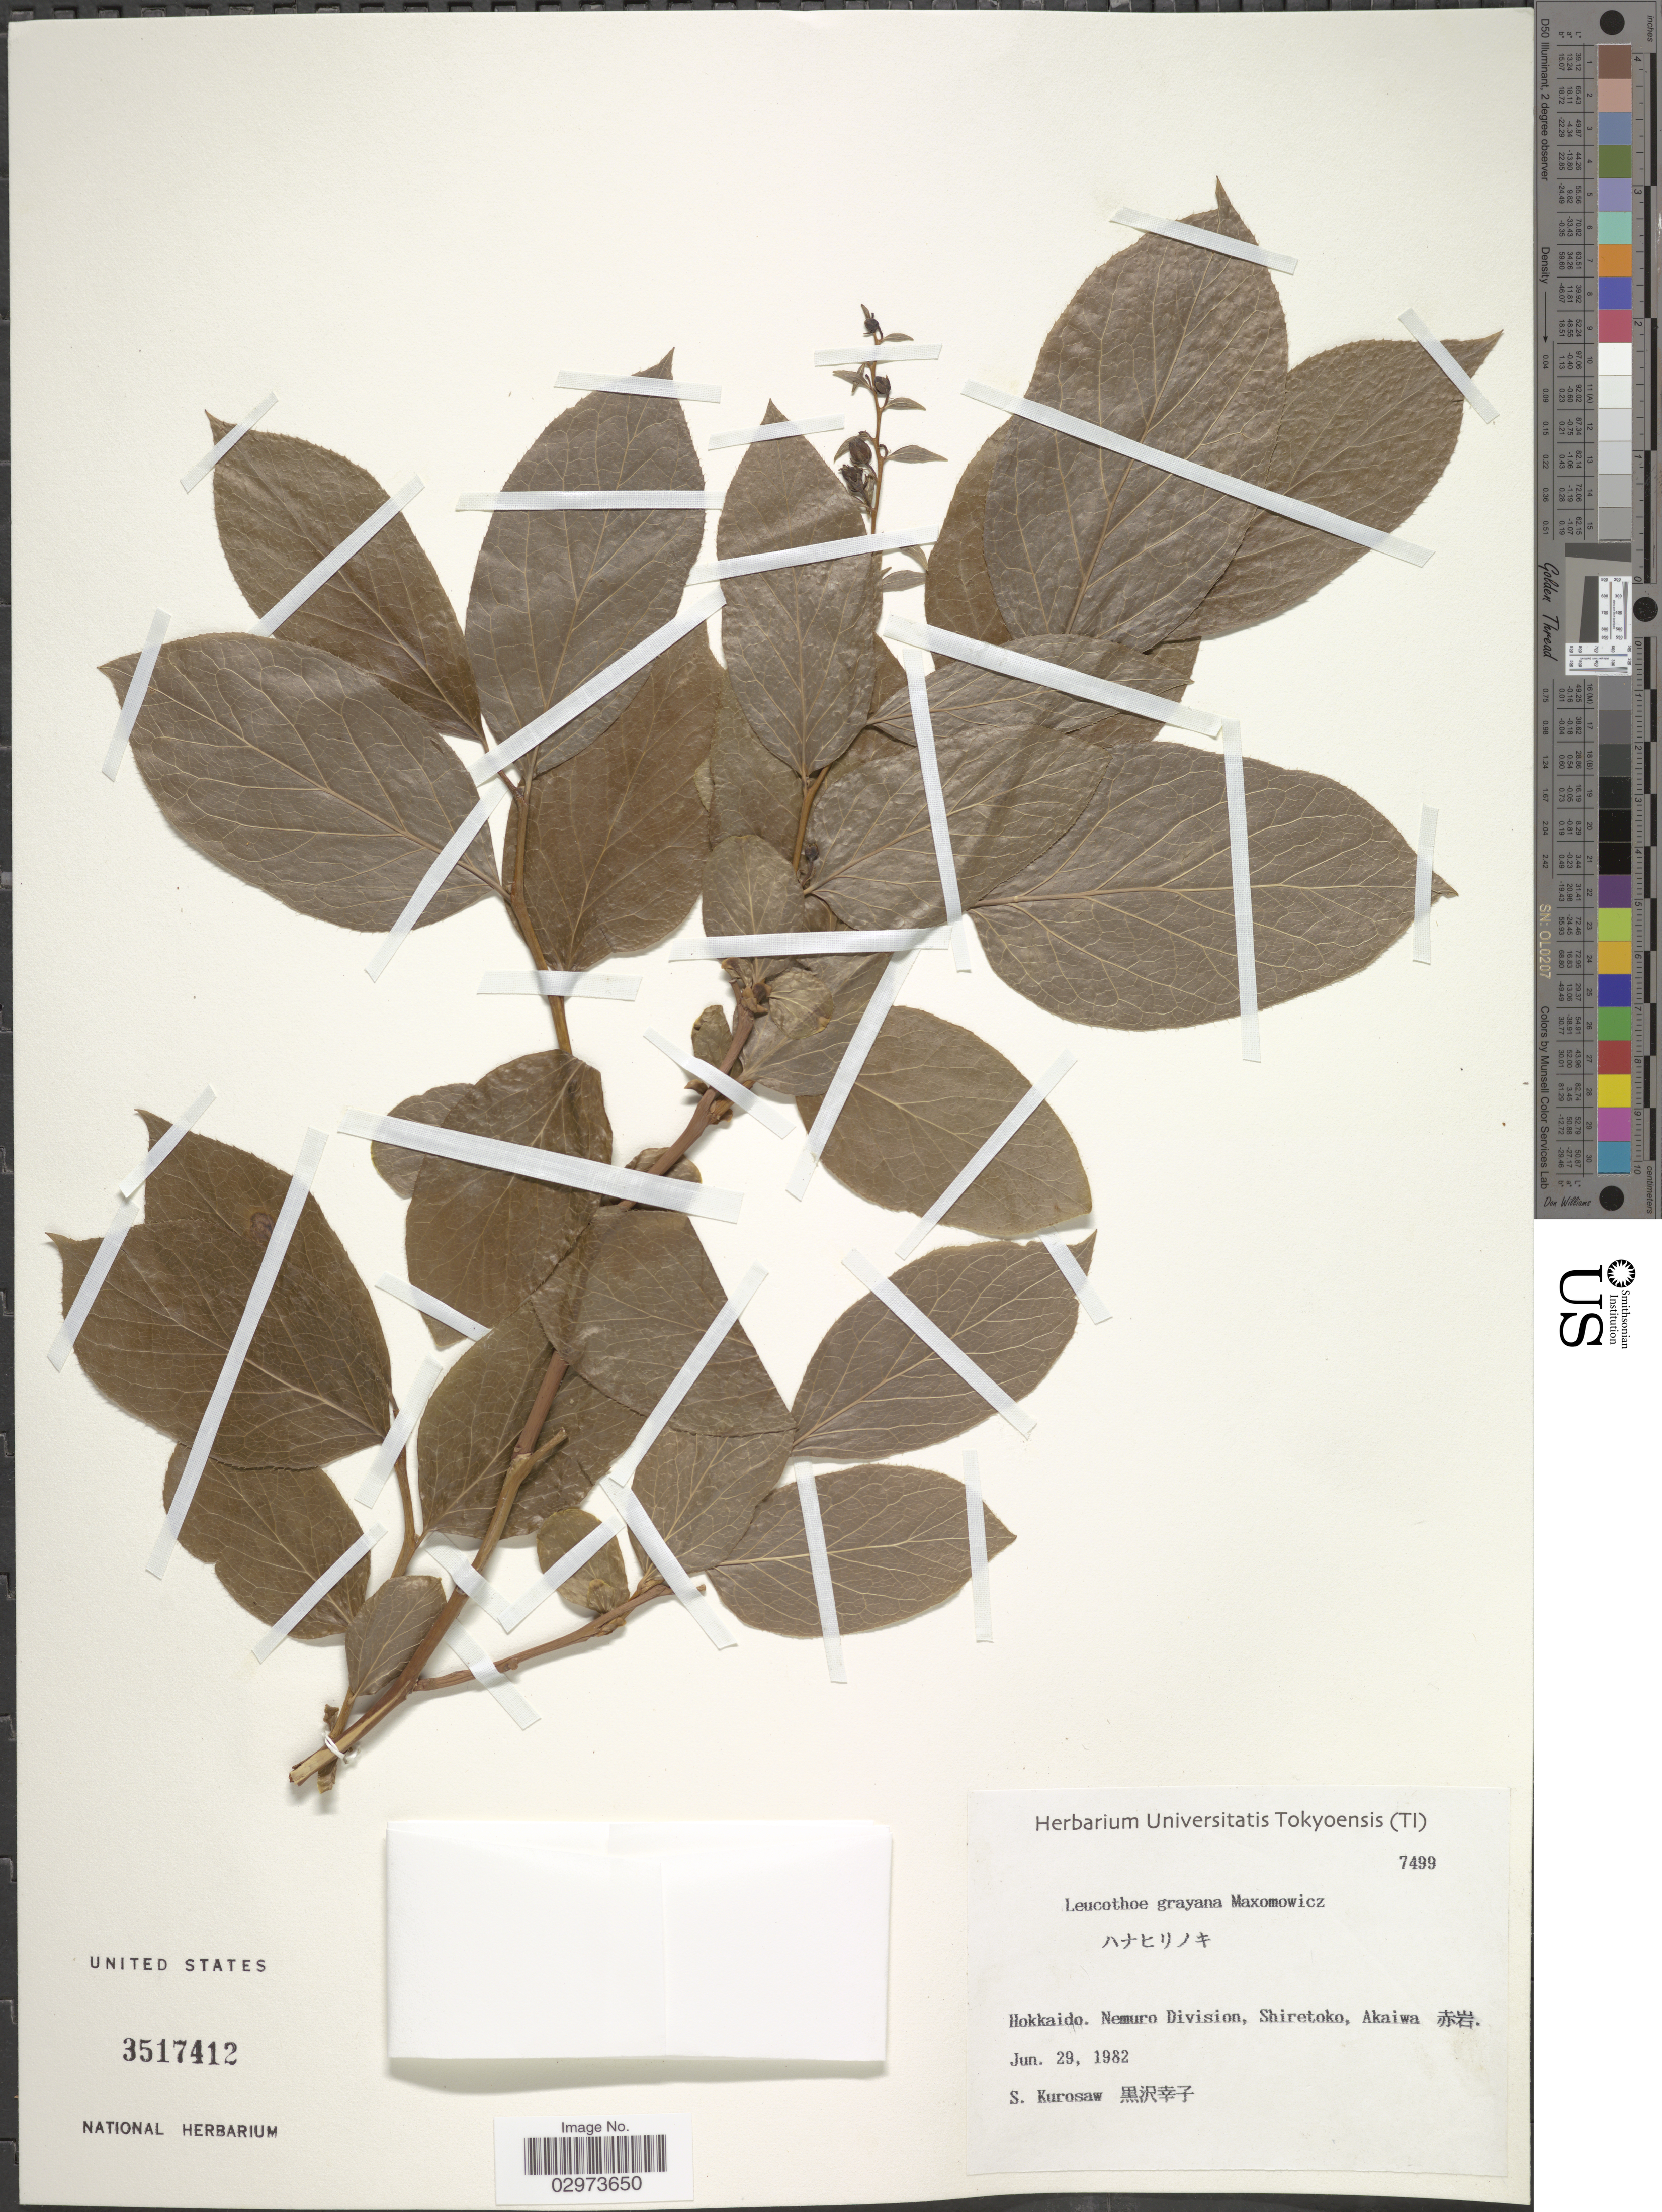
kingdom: Plantae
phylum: Tracheophyta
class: Magnoliopsida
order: Ericales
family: Ericaceae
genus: Leucothoe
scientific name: Leucothoë grayana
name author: Maxim.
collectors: S. Kurosaw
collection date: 1982-06-29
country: Japan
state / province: Hokkaidō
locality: Nemuro Division, Shiretoko, Akaiwa.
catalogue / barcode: US 3517412